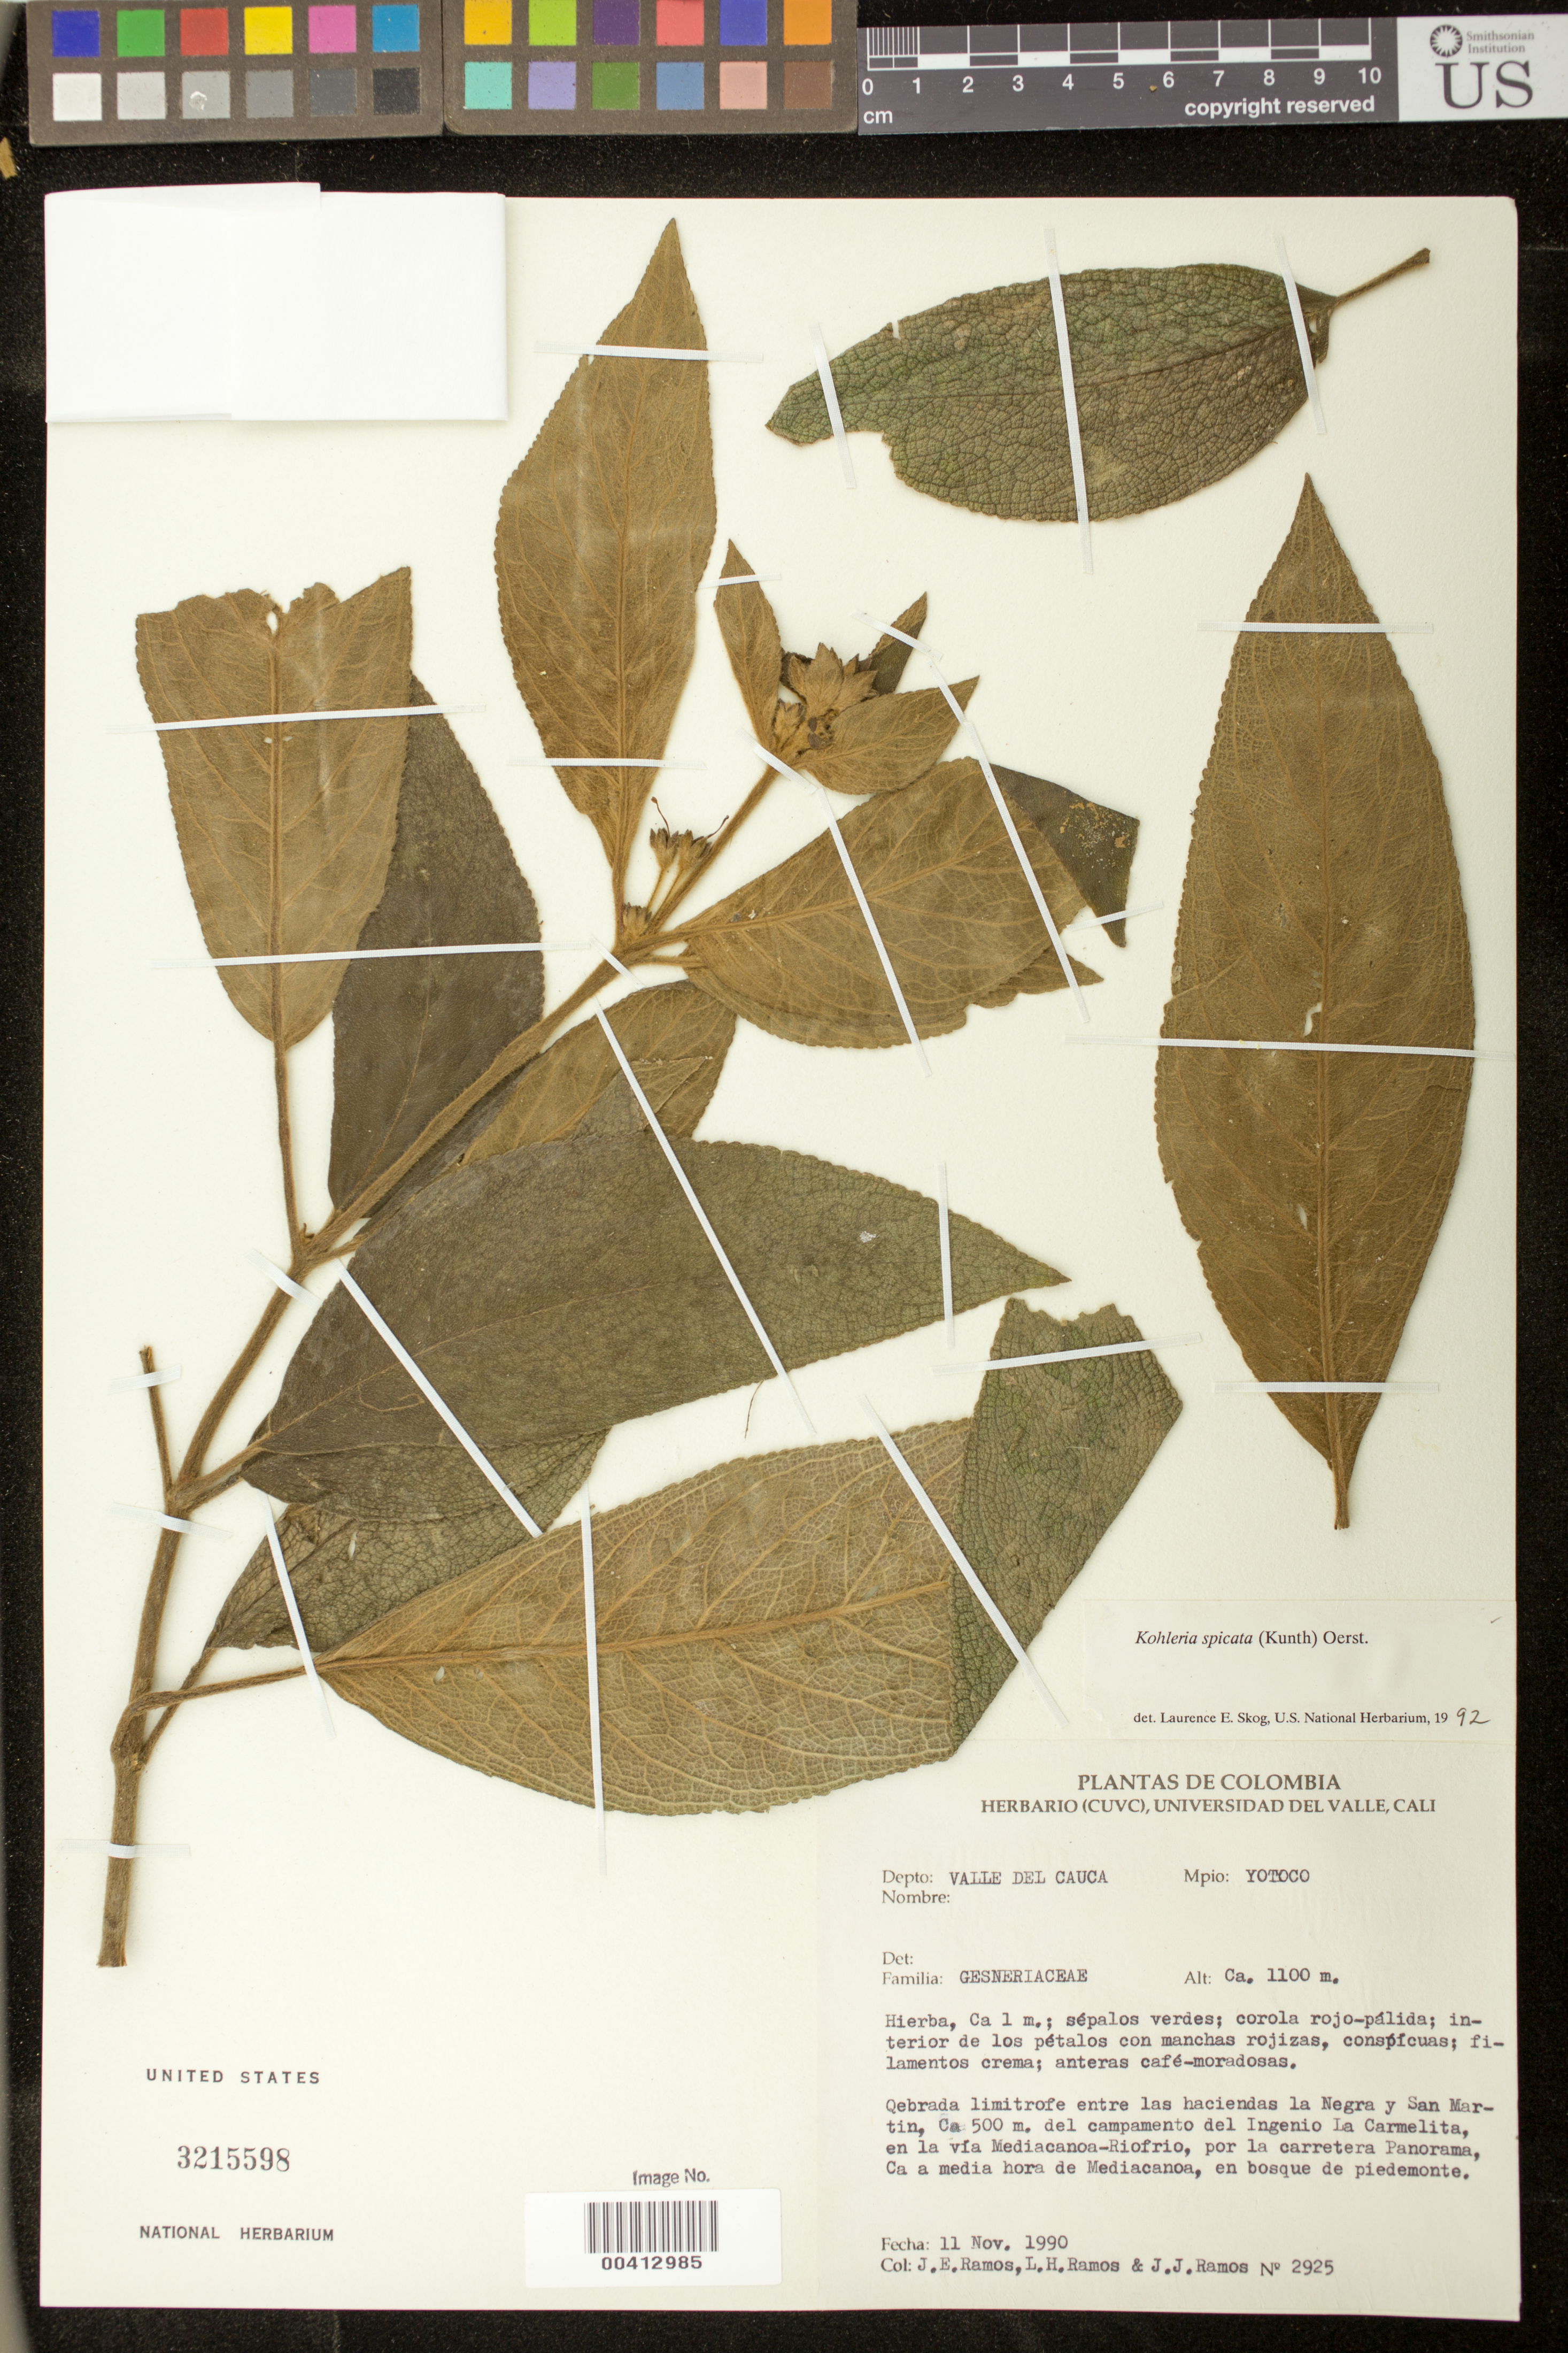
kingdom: Plantae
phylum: Tracheophyta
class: Magnoliopsida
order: Lamiales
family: Gesneriaceae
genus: Kohleria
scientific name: Kohleria spicata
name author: (Kunth) Oerst.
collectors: J. E. Ramos, L. Ramos & J. J. Ramos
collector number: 2925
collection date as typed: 11 Nov 1990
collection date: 1990-11-11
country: Colombia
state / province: Valle del Cauca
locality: Yotoco, between Negra and San Martin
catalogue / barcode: US 3215598